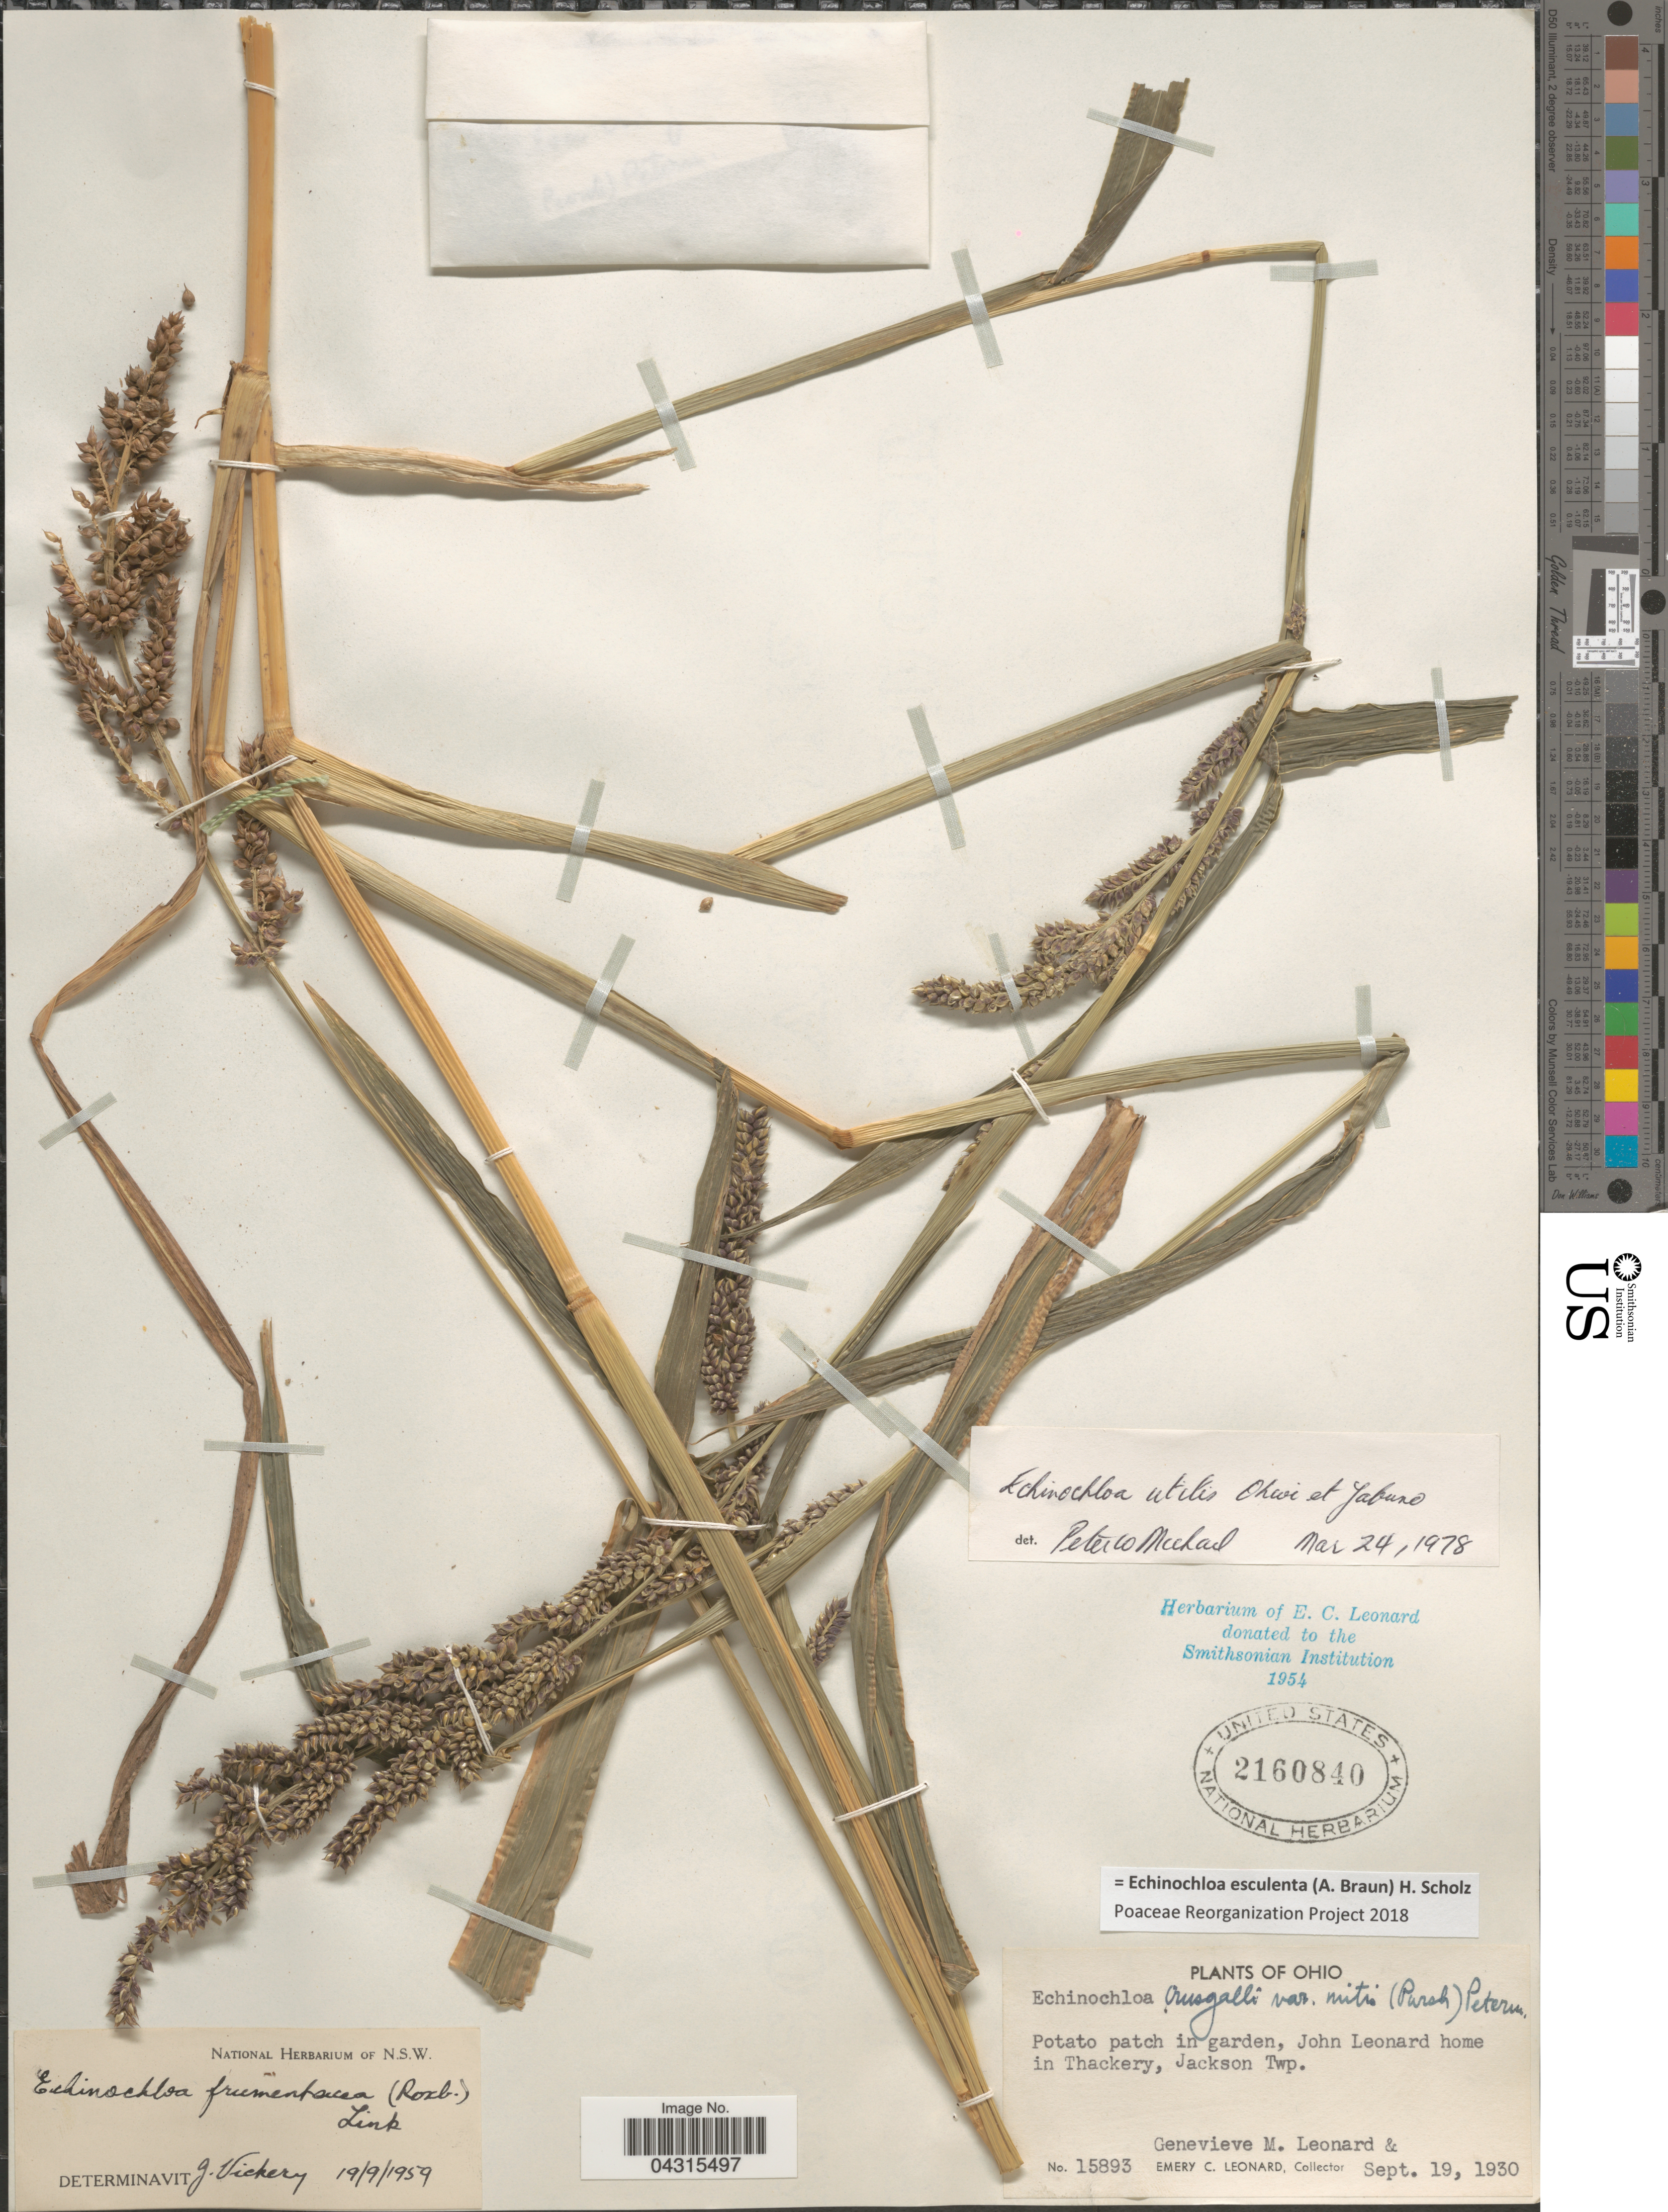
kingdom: Plantae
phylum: Tracheophyta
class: Liliopsida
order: Poales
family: Poaceae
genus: Echinochloa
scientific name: Echinochloa esculenta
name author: (A. Braun) H. Scholz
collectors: G. M. Leonard & E. C. Leonard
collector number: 15893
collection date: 1930-09-19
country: United States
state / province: Ohio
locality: Potato patch in garden, John Leonard home in Thackery, Jackson Twp.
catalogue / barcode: US 2150840